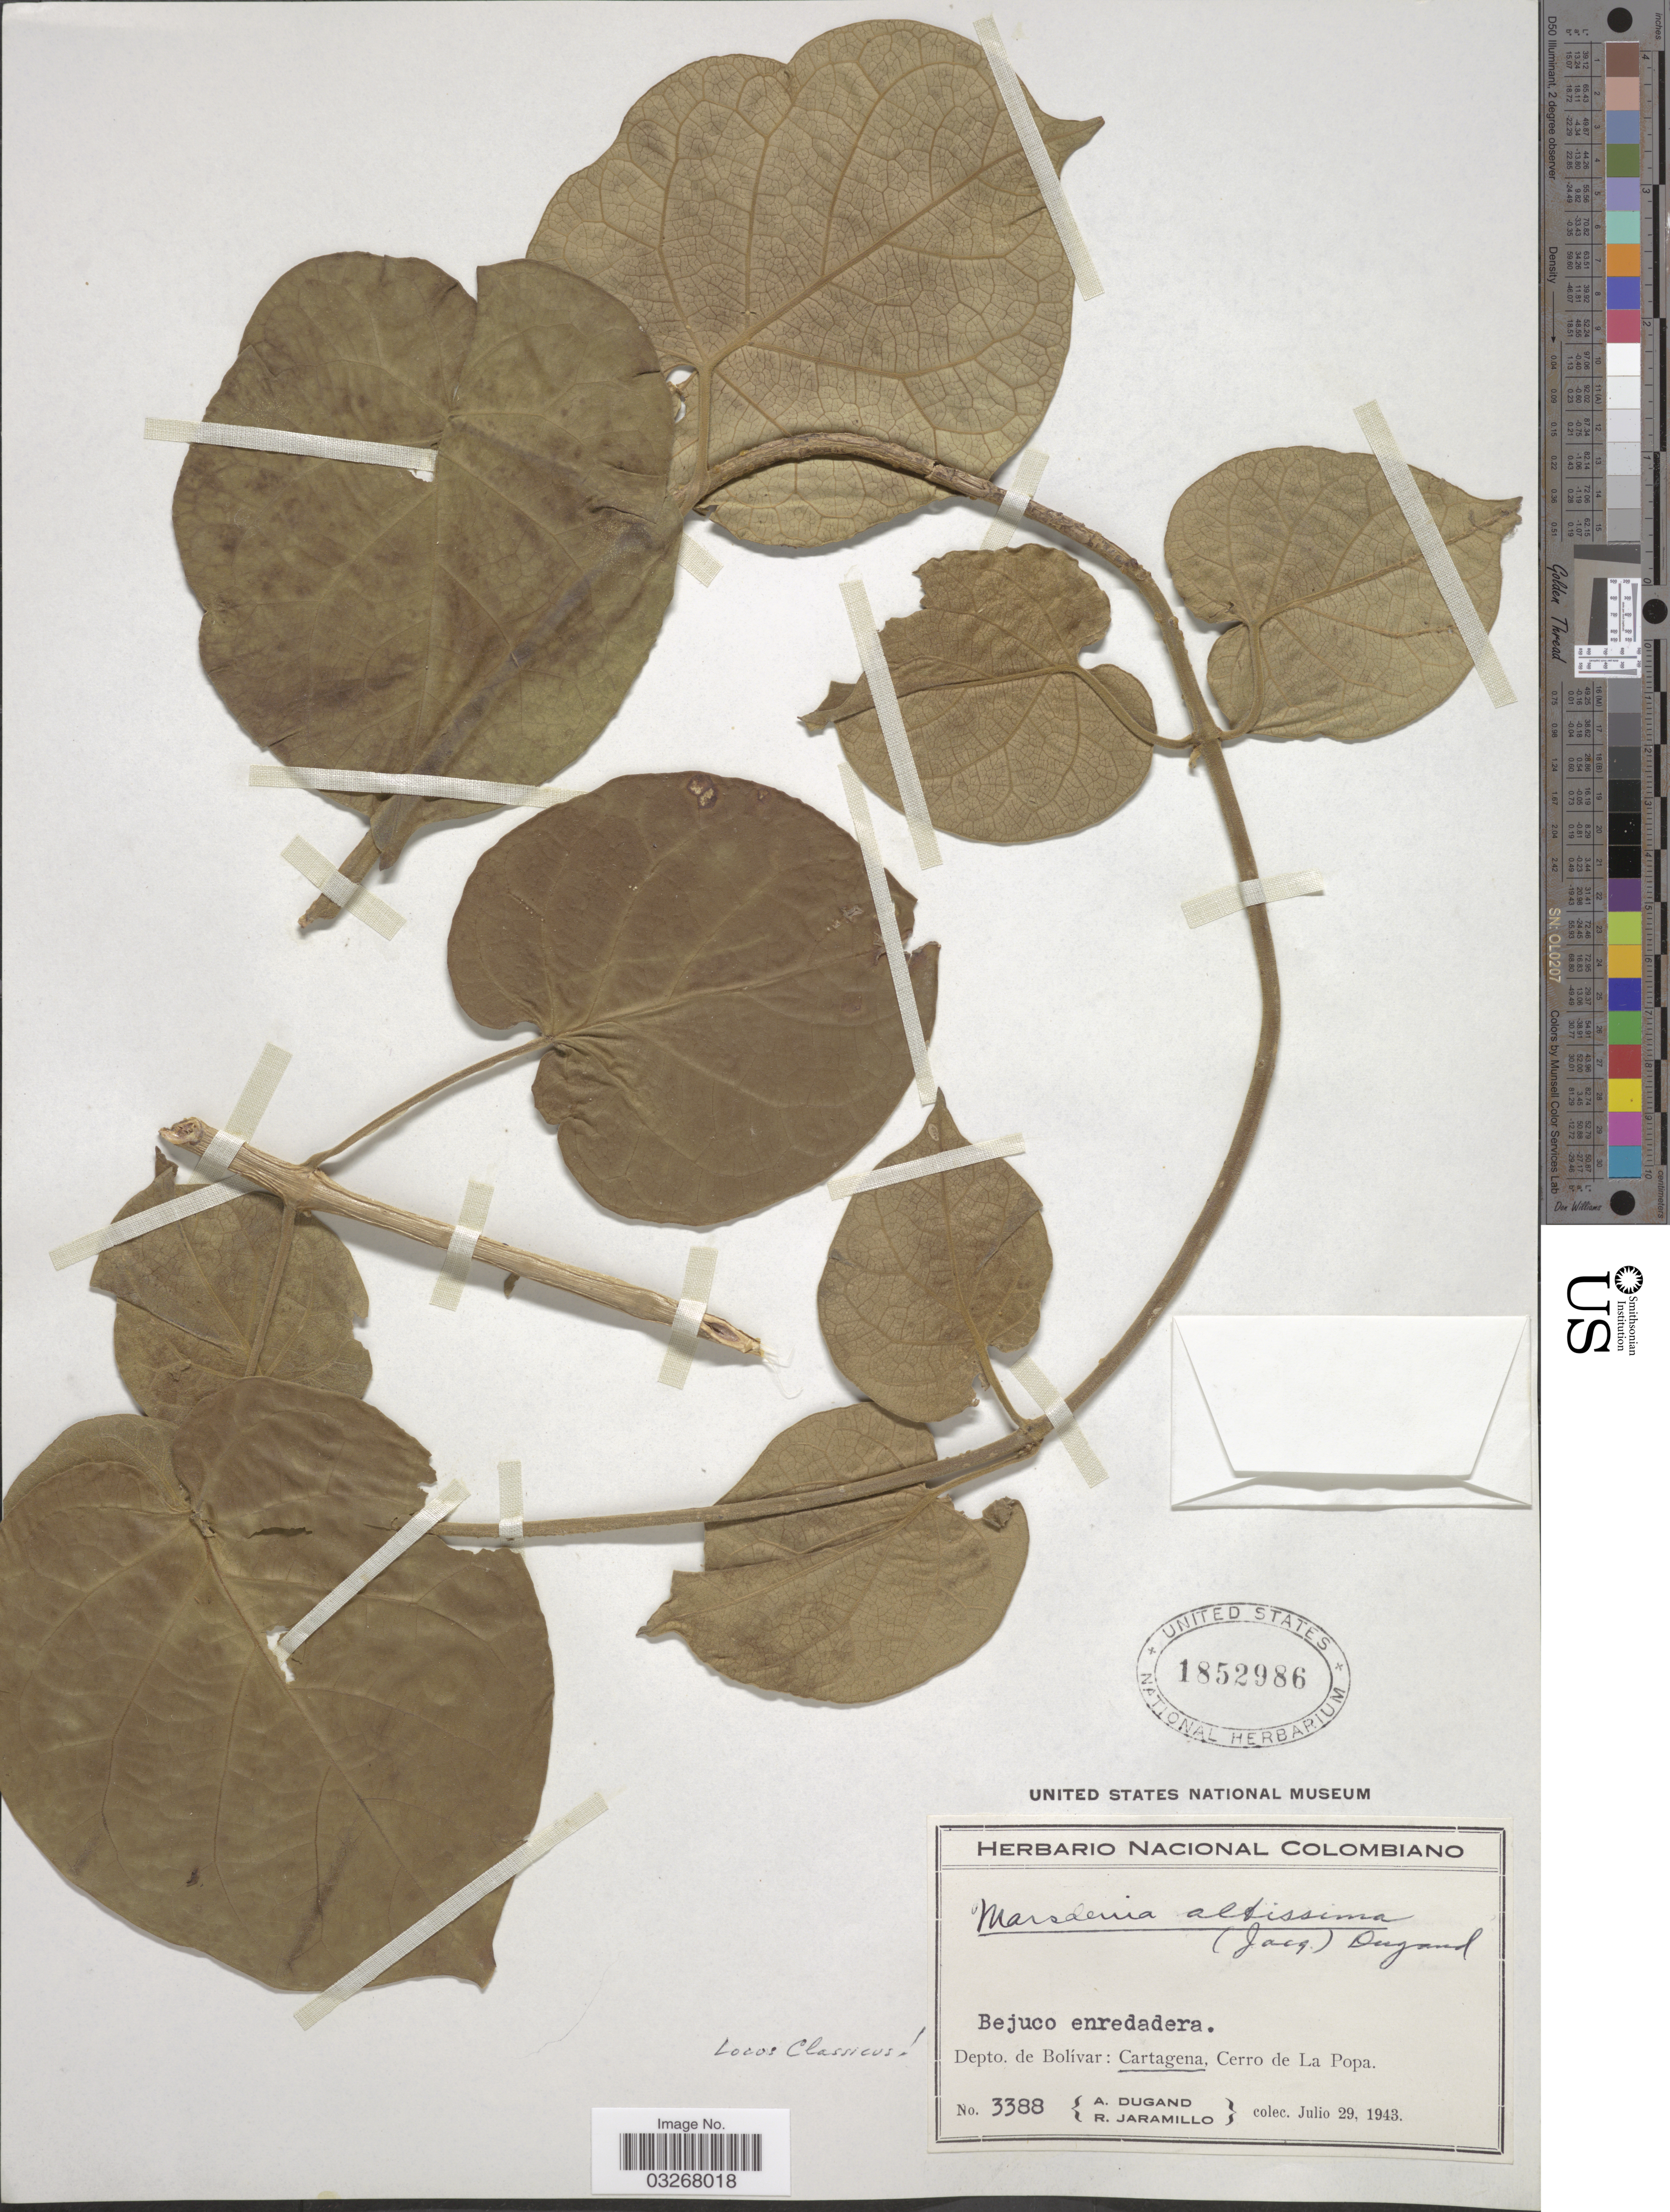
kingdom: Plantae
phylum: Tracheophyta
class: Magnoliopsida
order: Gentianales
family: Apocynaceae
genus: Marsdenia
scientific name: Marsdenia altissima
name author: (Jacq.) Dugand G.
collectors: A. Dugand & R. Jaramillo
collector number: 3388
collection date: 1943-07-29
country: Colombia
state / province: Bolívar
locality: Bejuco enredadera, Depto. de Bolívar: Cartagena, Cerro de La Popa.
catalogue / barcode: US 1852986